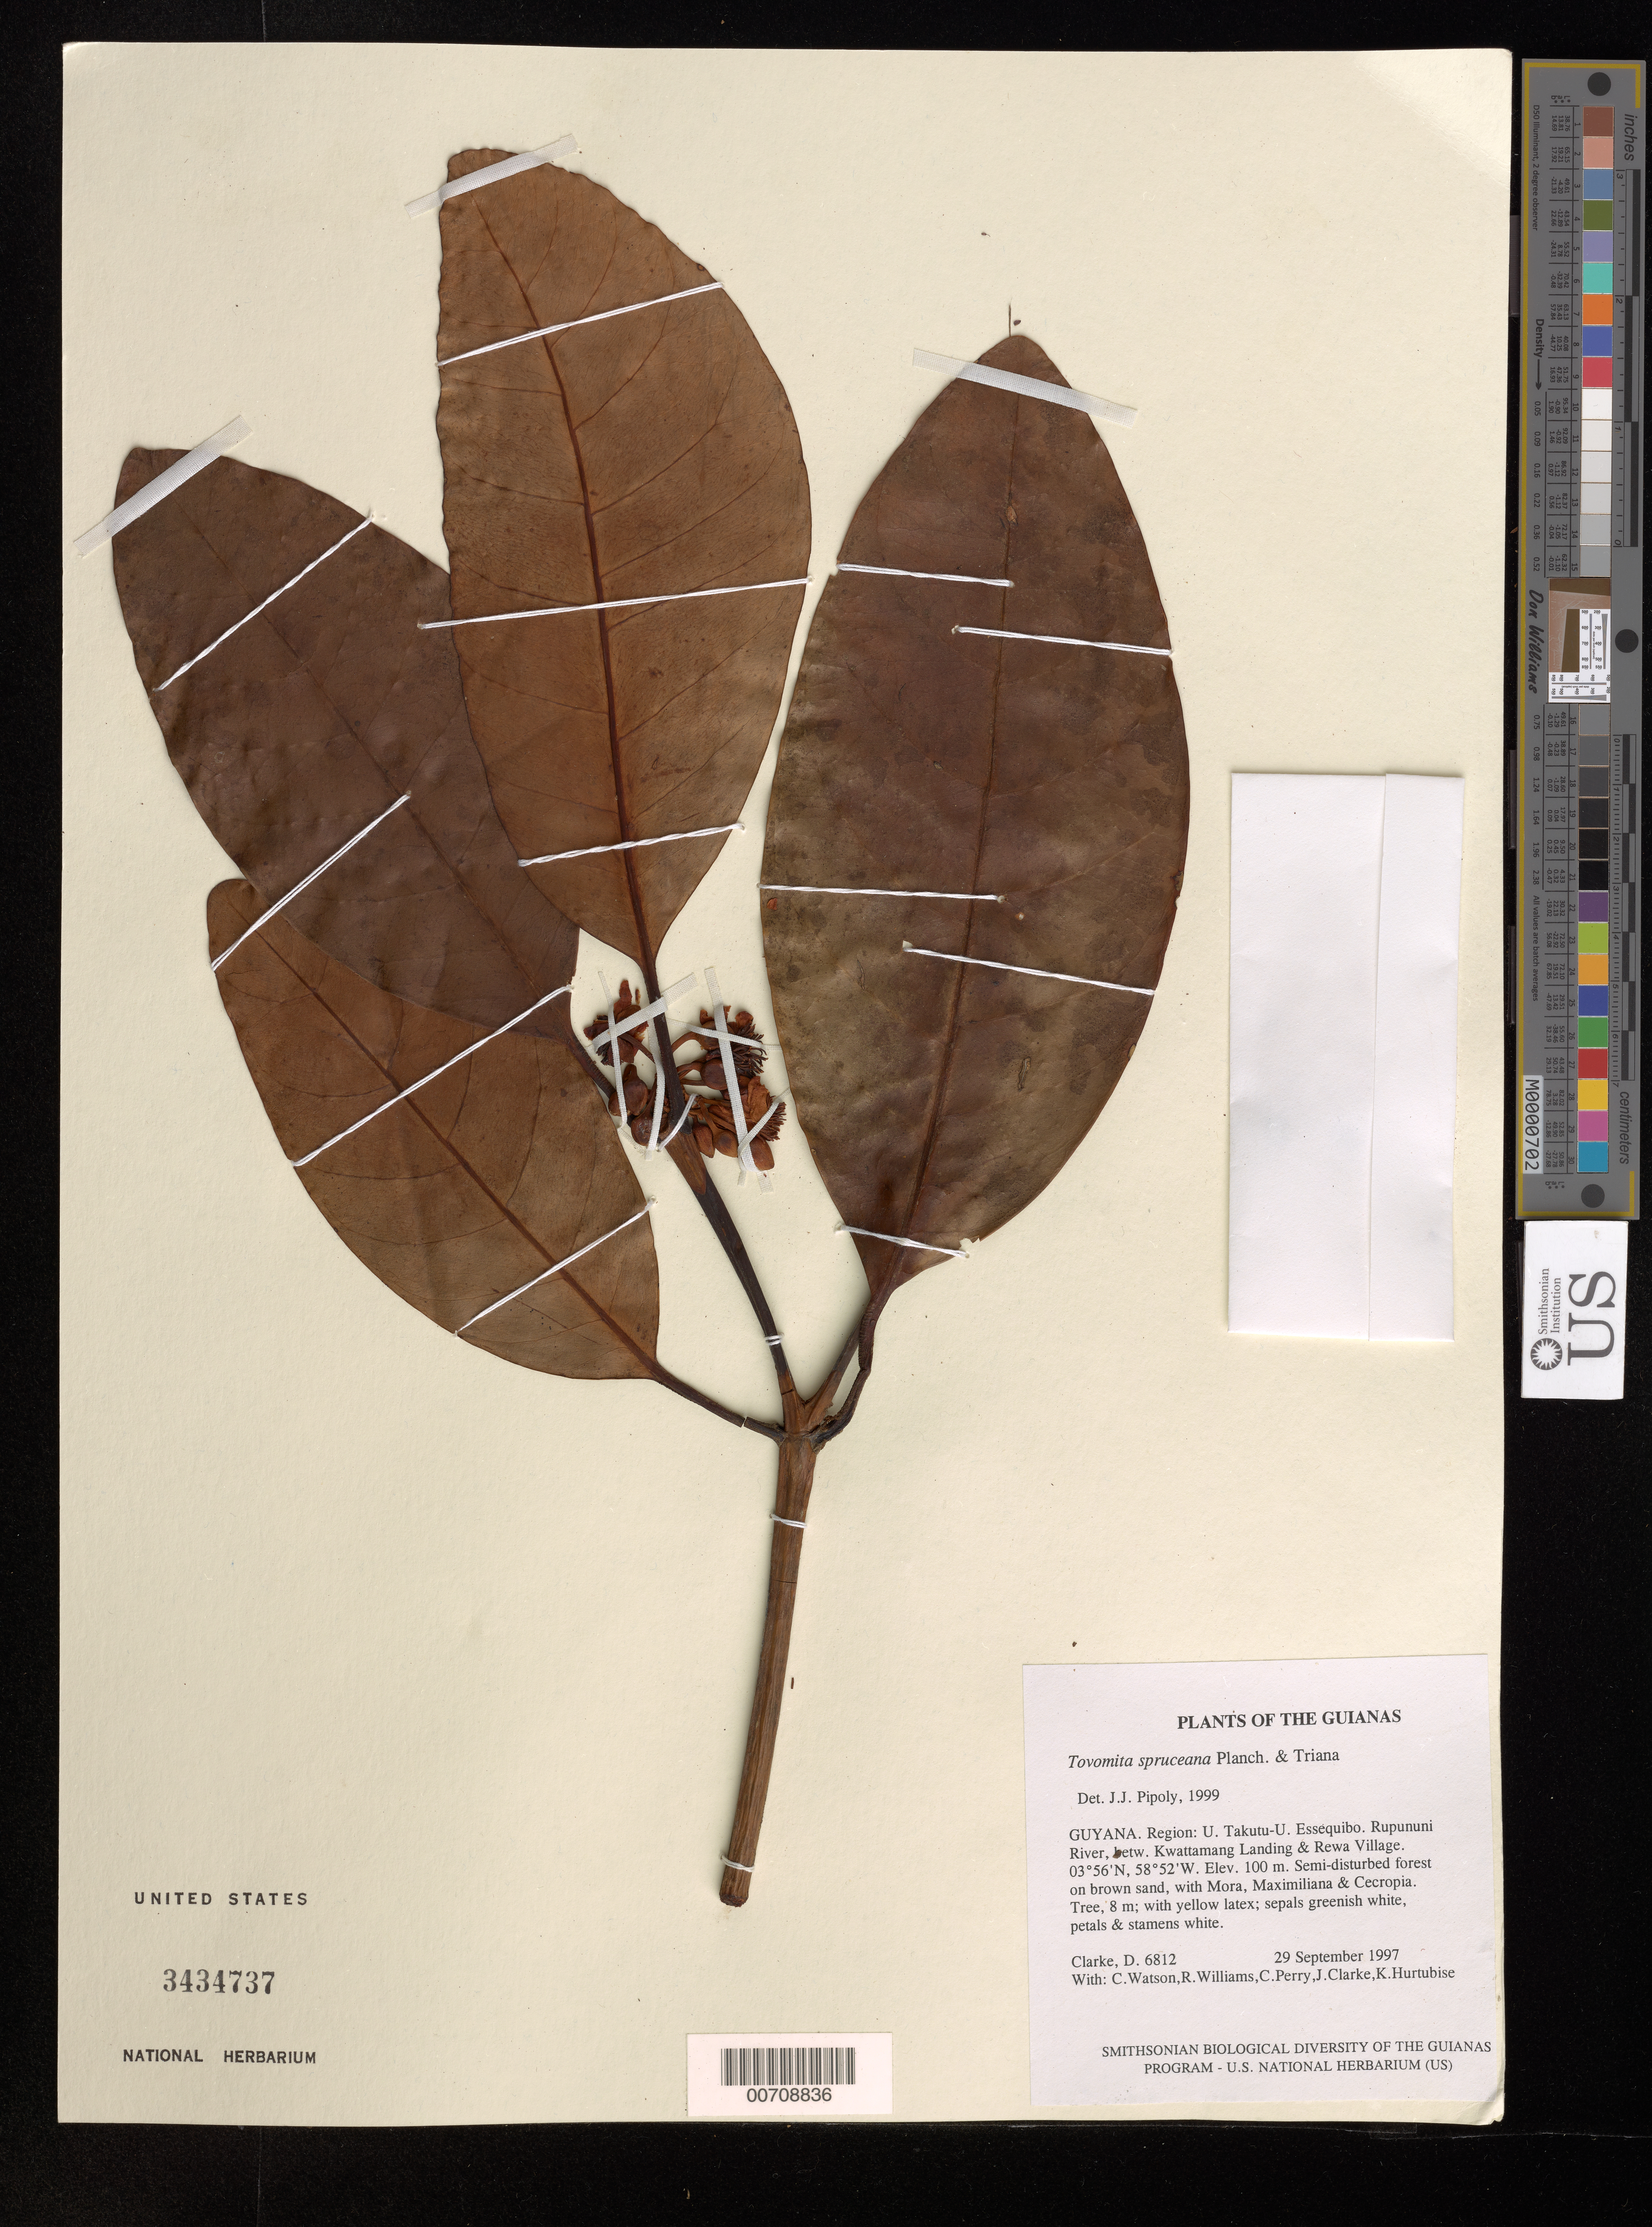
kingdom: Plantae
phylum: Tracheophyta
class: Magnoliopsida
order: Malpighiales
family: Clusiaceae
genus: Tovomita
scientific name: Tovomita spruceana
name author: Planch. & Triana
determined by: Pipoly, J. J., III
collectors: H. D. Clarke, C. Watson, R. Williams, C. Perry, J. Clarke & K. Hurtubise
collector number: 6812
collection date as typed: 29 September 1997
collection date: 1997-09-29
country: Guyana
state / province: U. Takutu-U. Essequibo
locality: Rupununi River, betw. Kwattamang Landing & Rewa Village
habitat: Semi-disturbed forest on brown sand, with Mora, Maximiliana & Cecropia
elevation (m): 100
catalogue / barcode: US 3434737